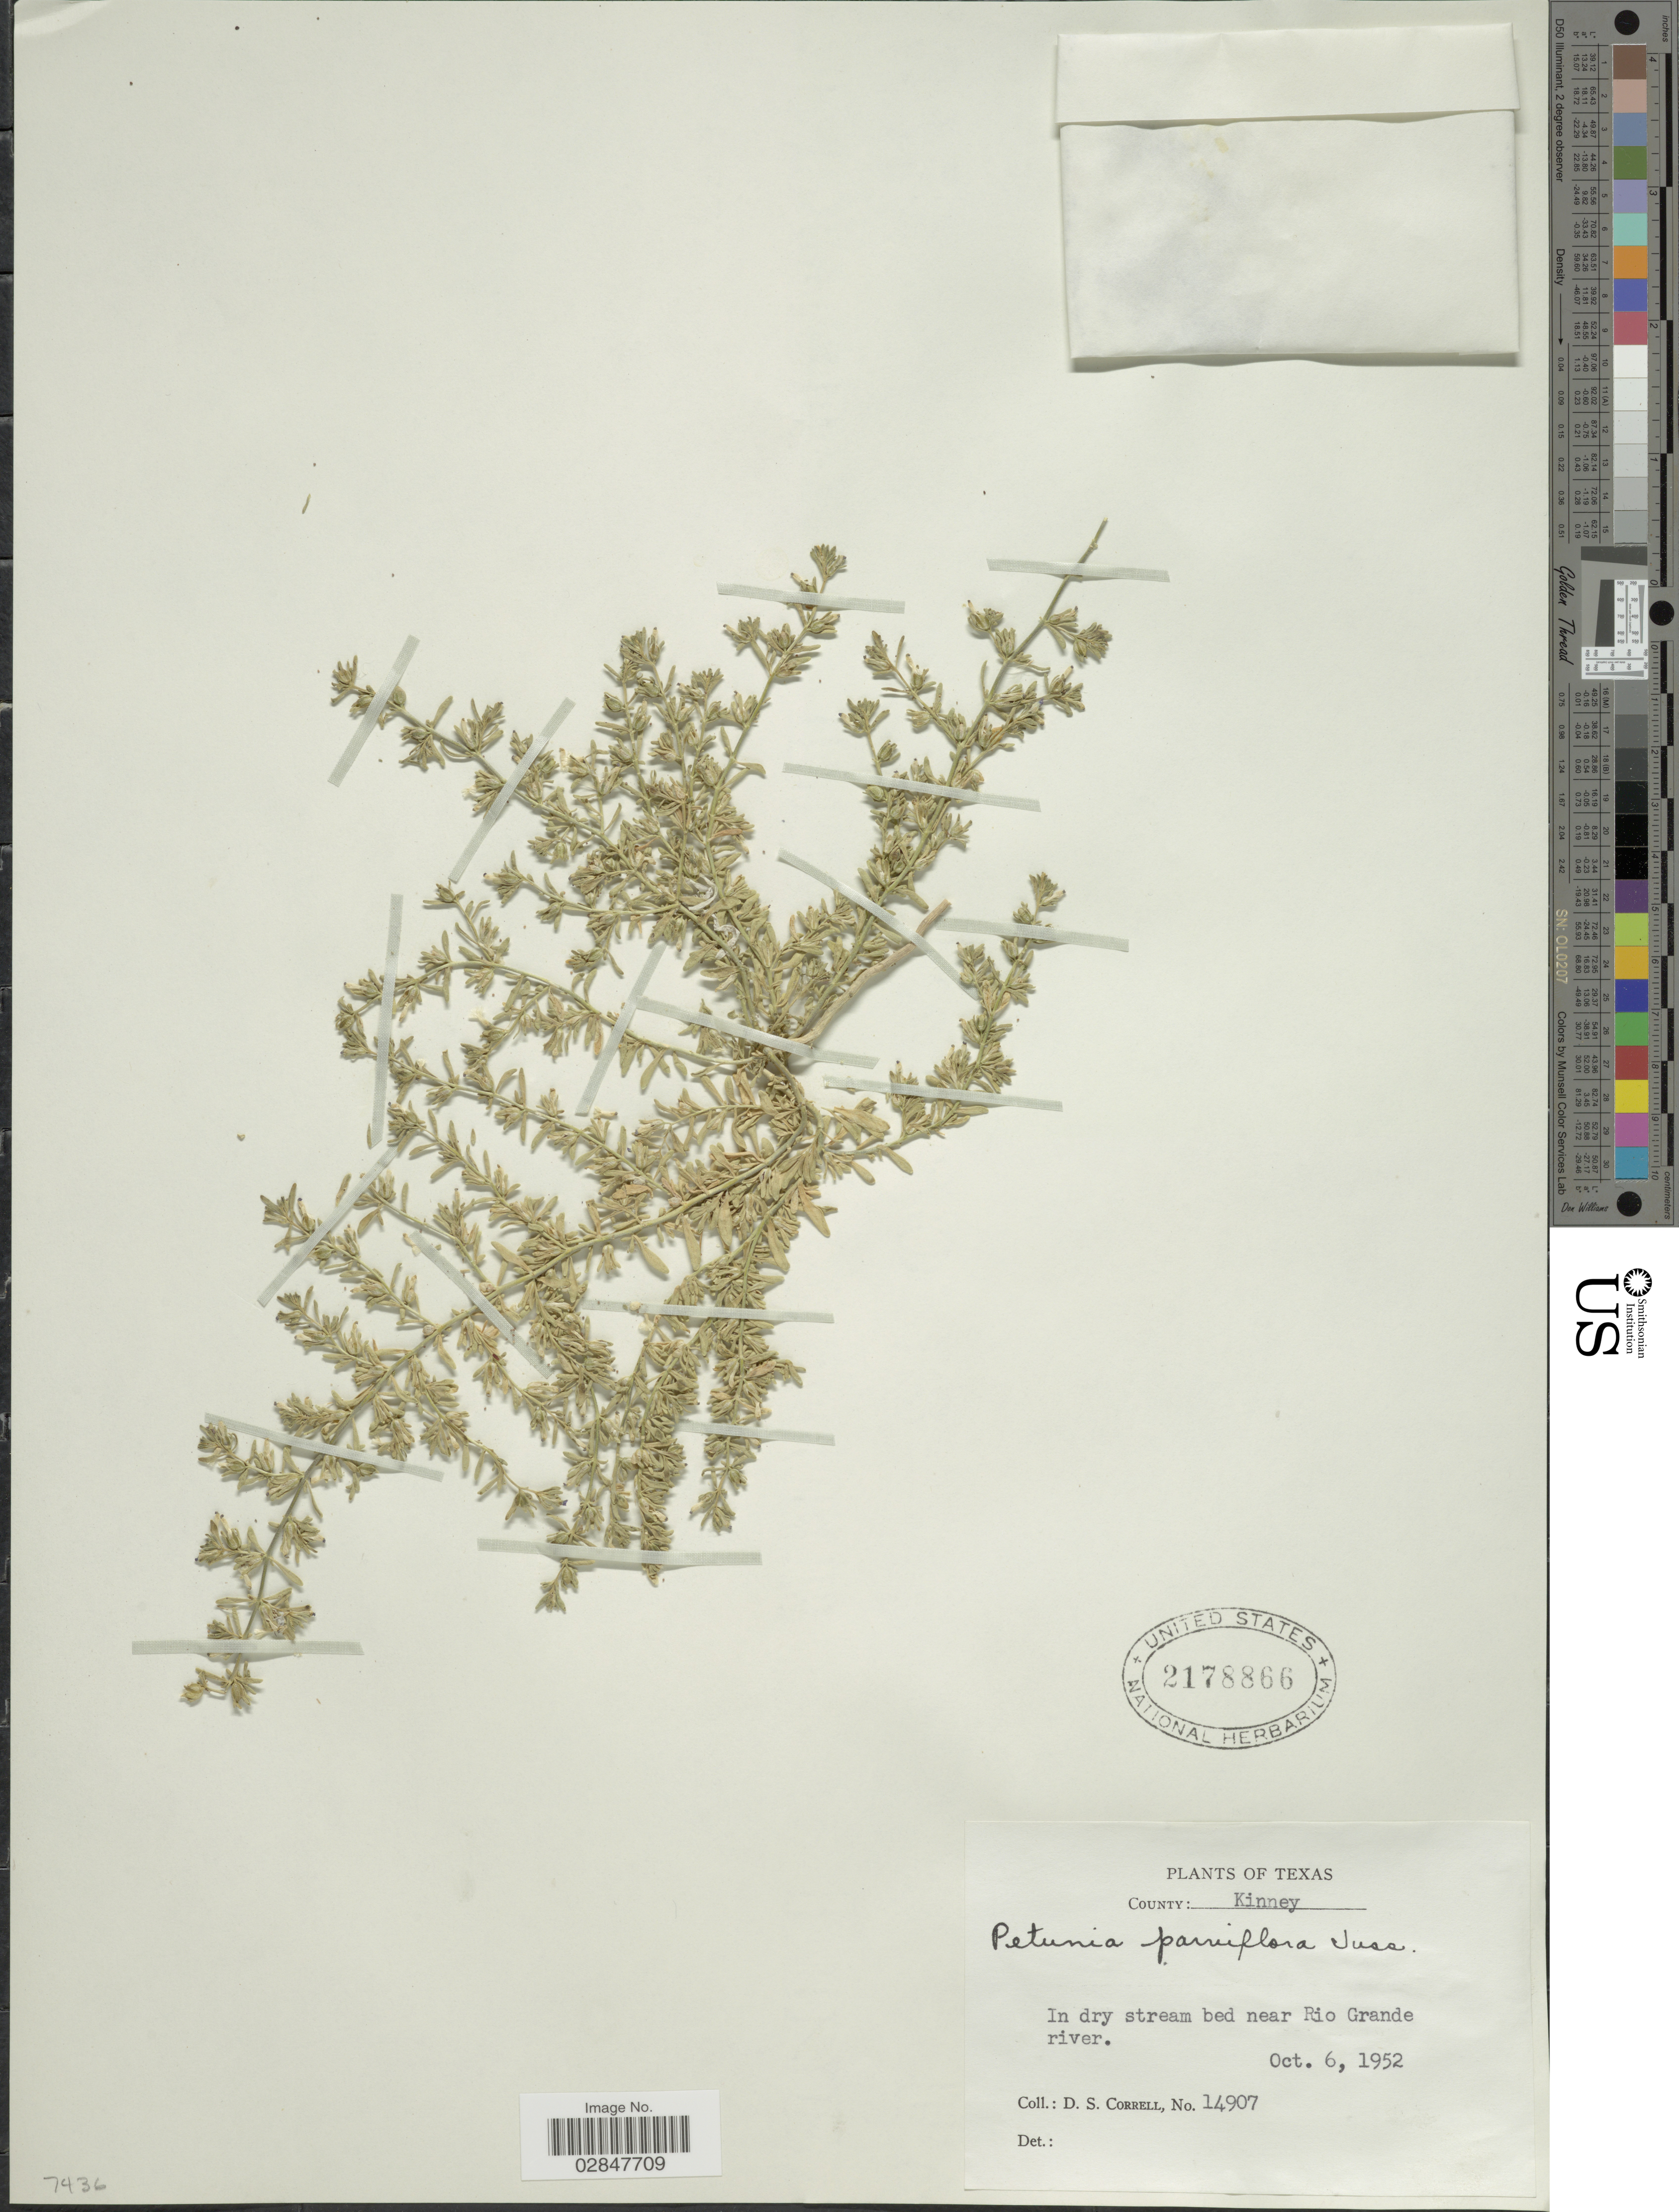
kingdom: Plantae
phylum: Tracheophyta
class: Magnoliopsida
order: Solanales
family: Solanaceae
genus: Petunia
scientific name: Petunia parviflora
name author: Juss.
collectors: D. S. Correll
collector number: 14907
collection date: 1952-10-06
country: United States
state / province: Texas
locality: County: Kinney. In dry stream bed near Rio Grande river.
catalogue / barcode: US 2178866